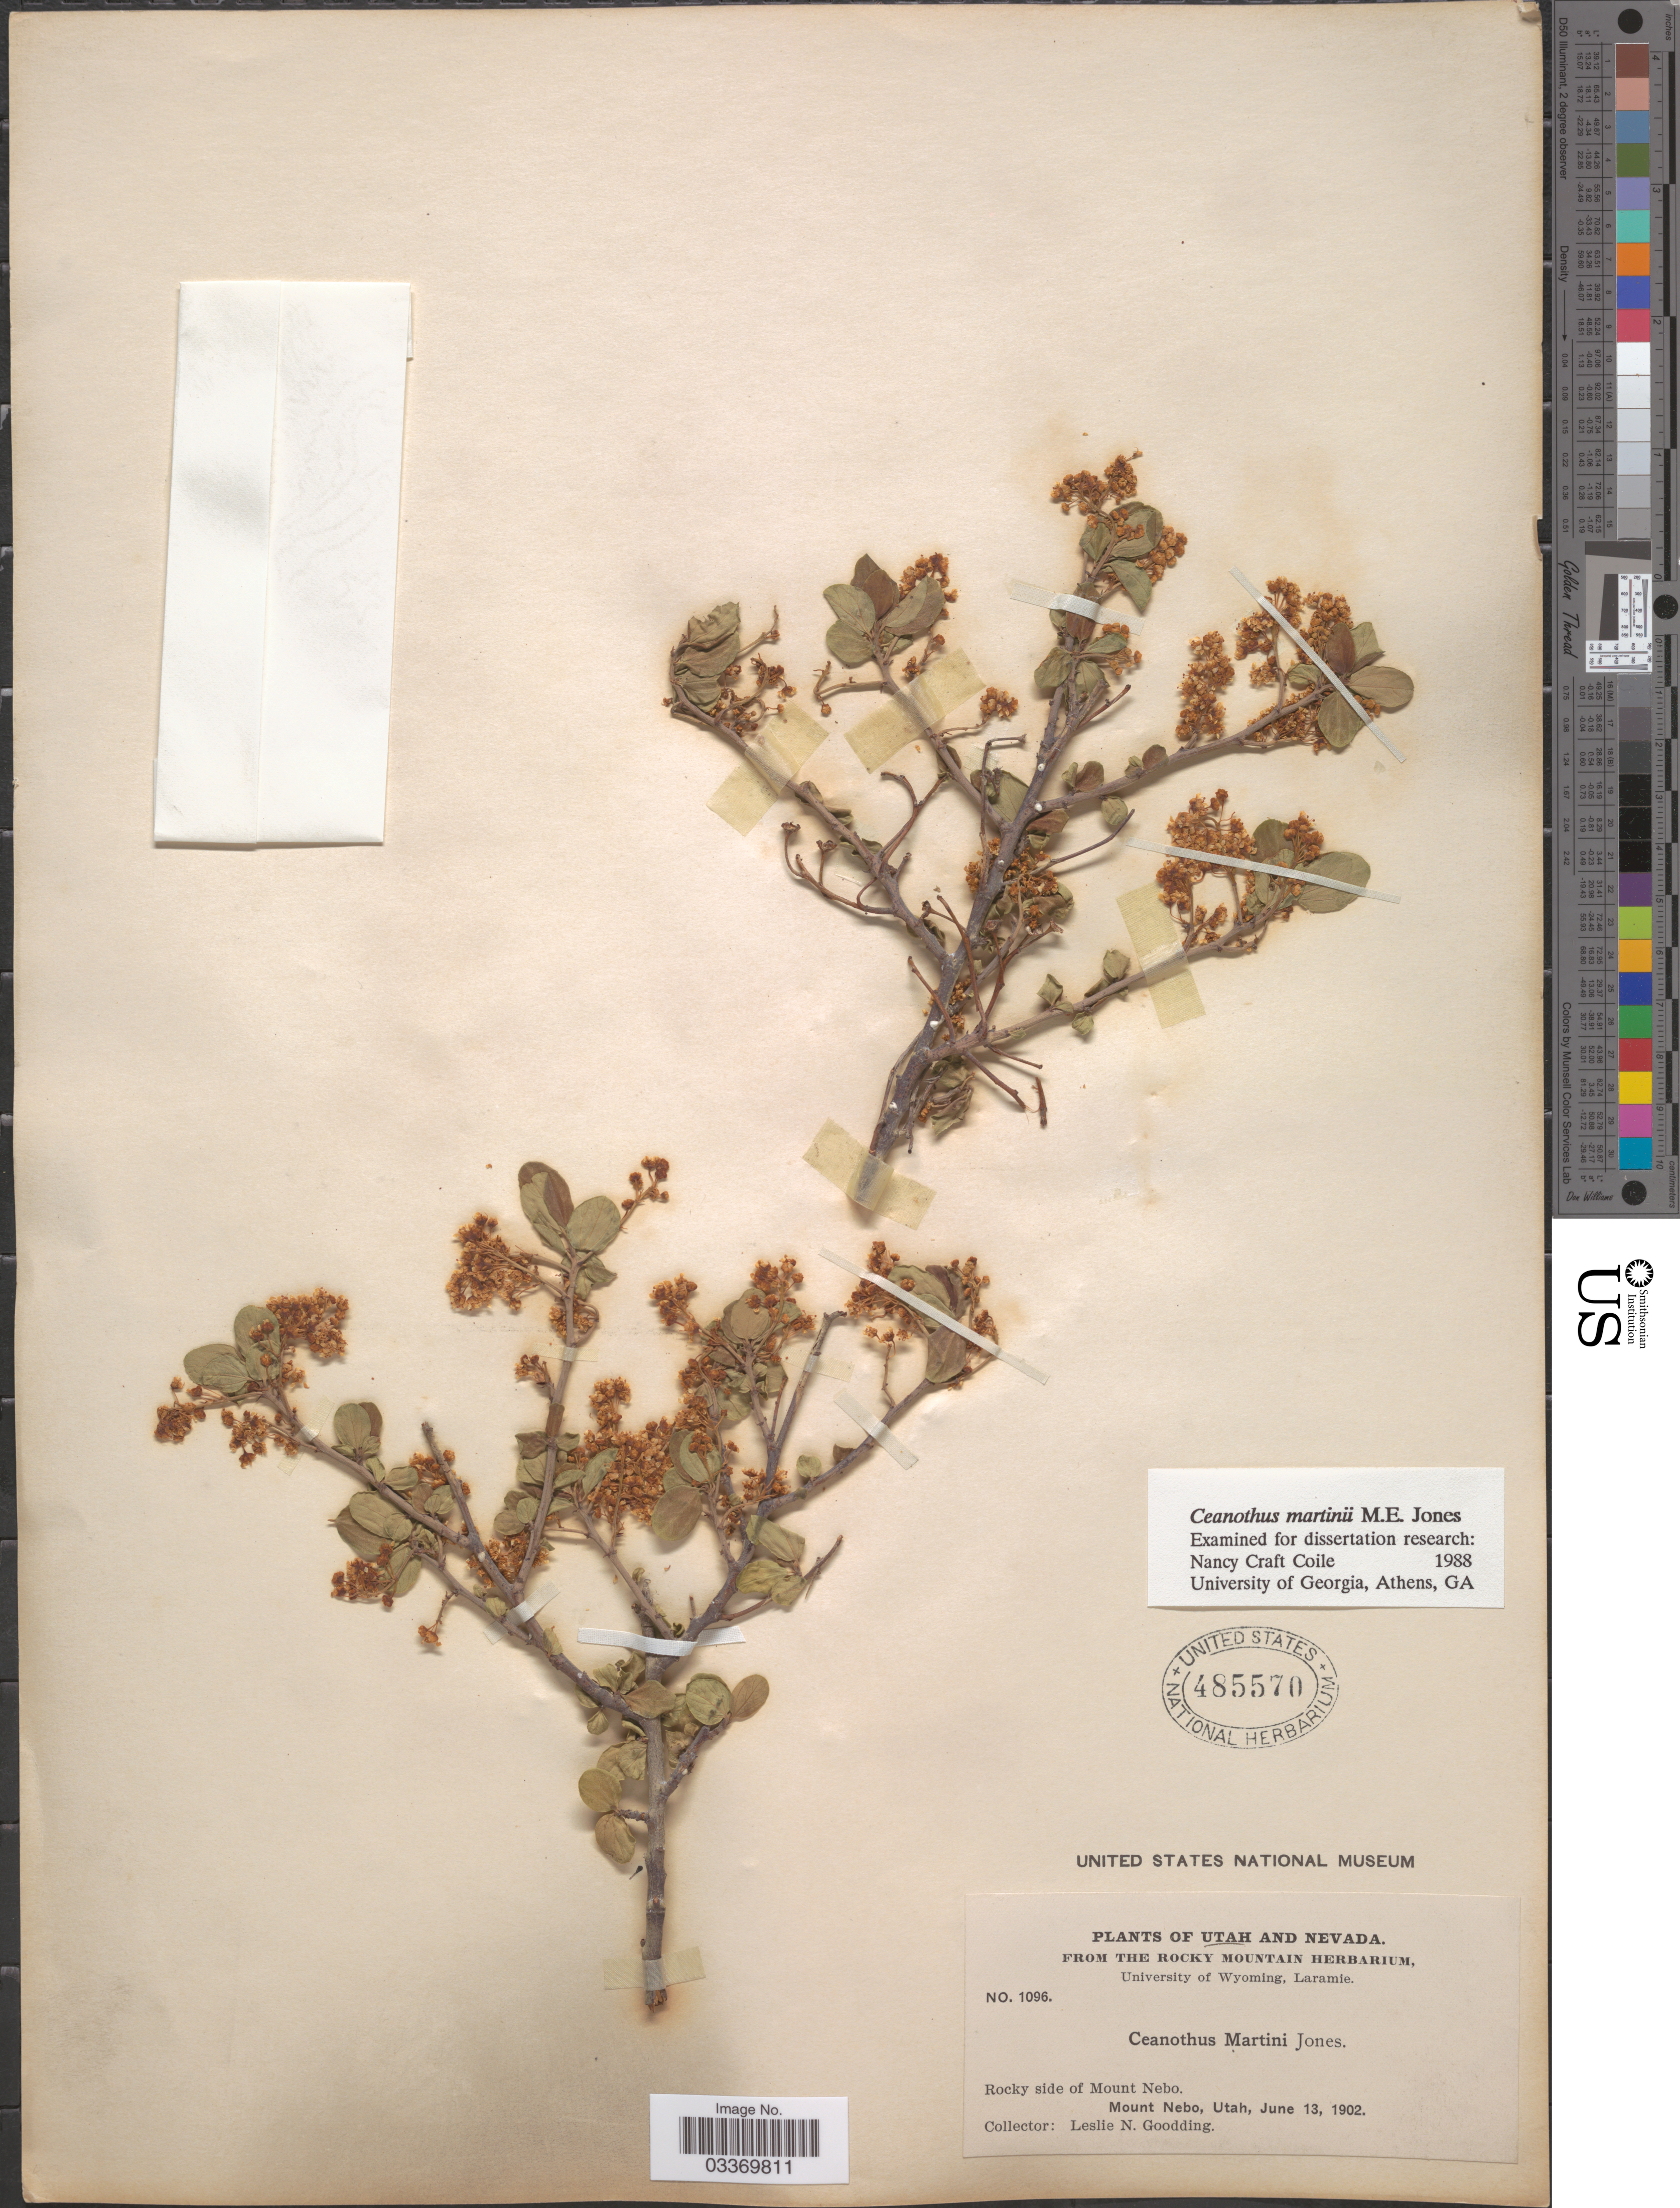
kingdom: Plantae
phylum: Tracheophyta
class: Magnoliopsida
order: Rosales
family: Rhamnaceae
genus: Ceanothus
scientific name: Ceanothus martini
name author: M.E. Jones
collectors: L. N. Goodding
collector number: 1096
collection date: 1902-06-13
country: United States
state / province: Utah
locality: Rocky side of Mount Nebo. Mount Nebo.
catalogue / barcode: US 485570